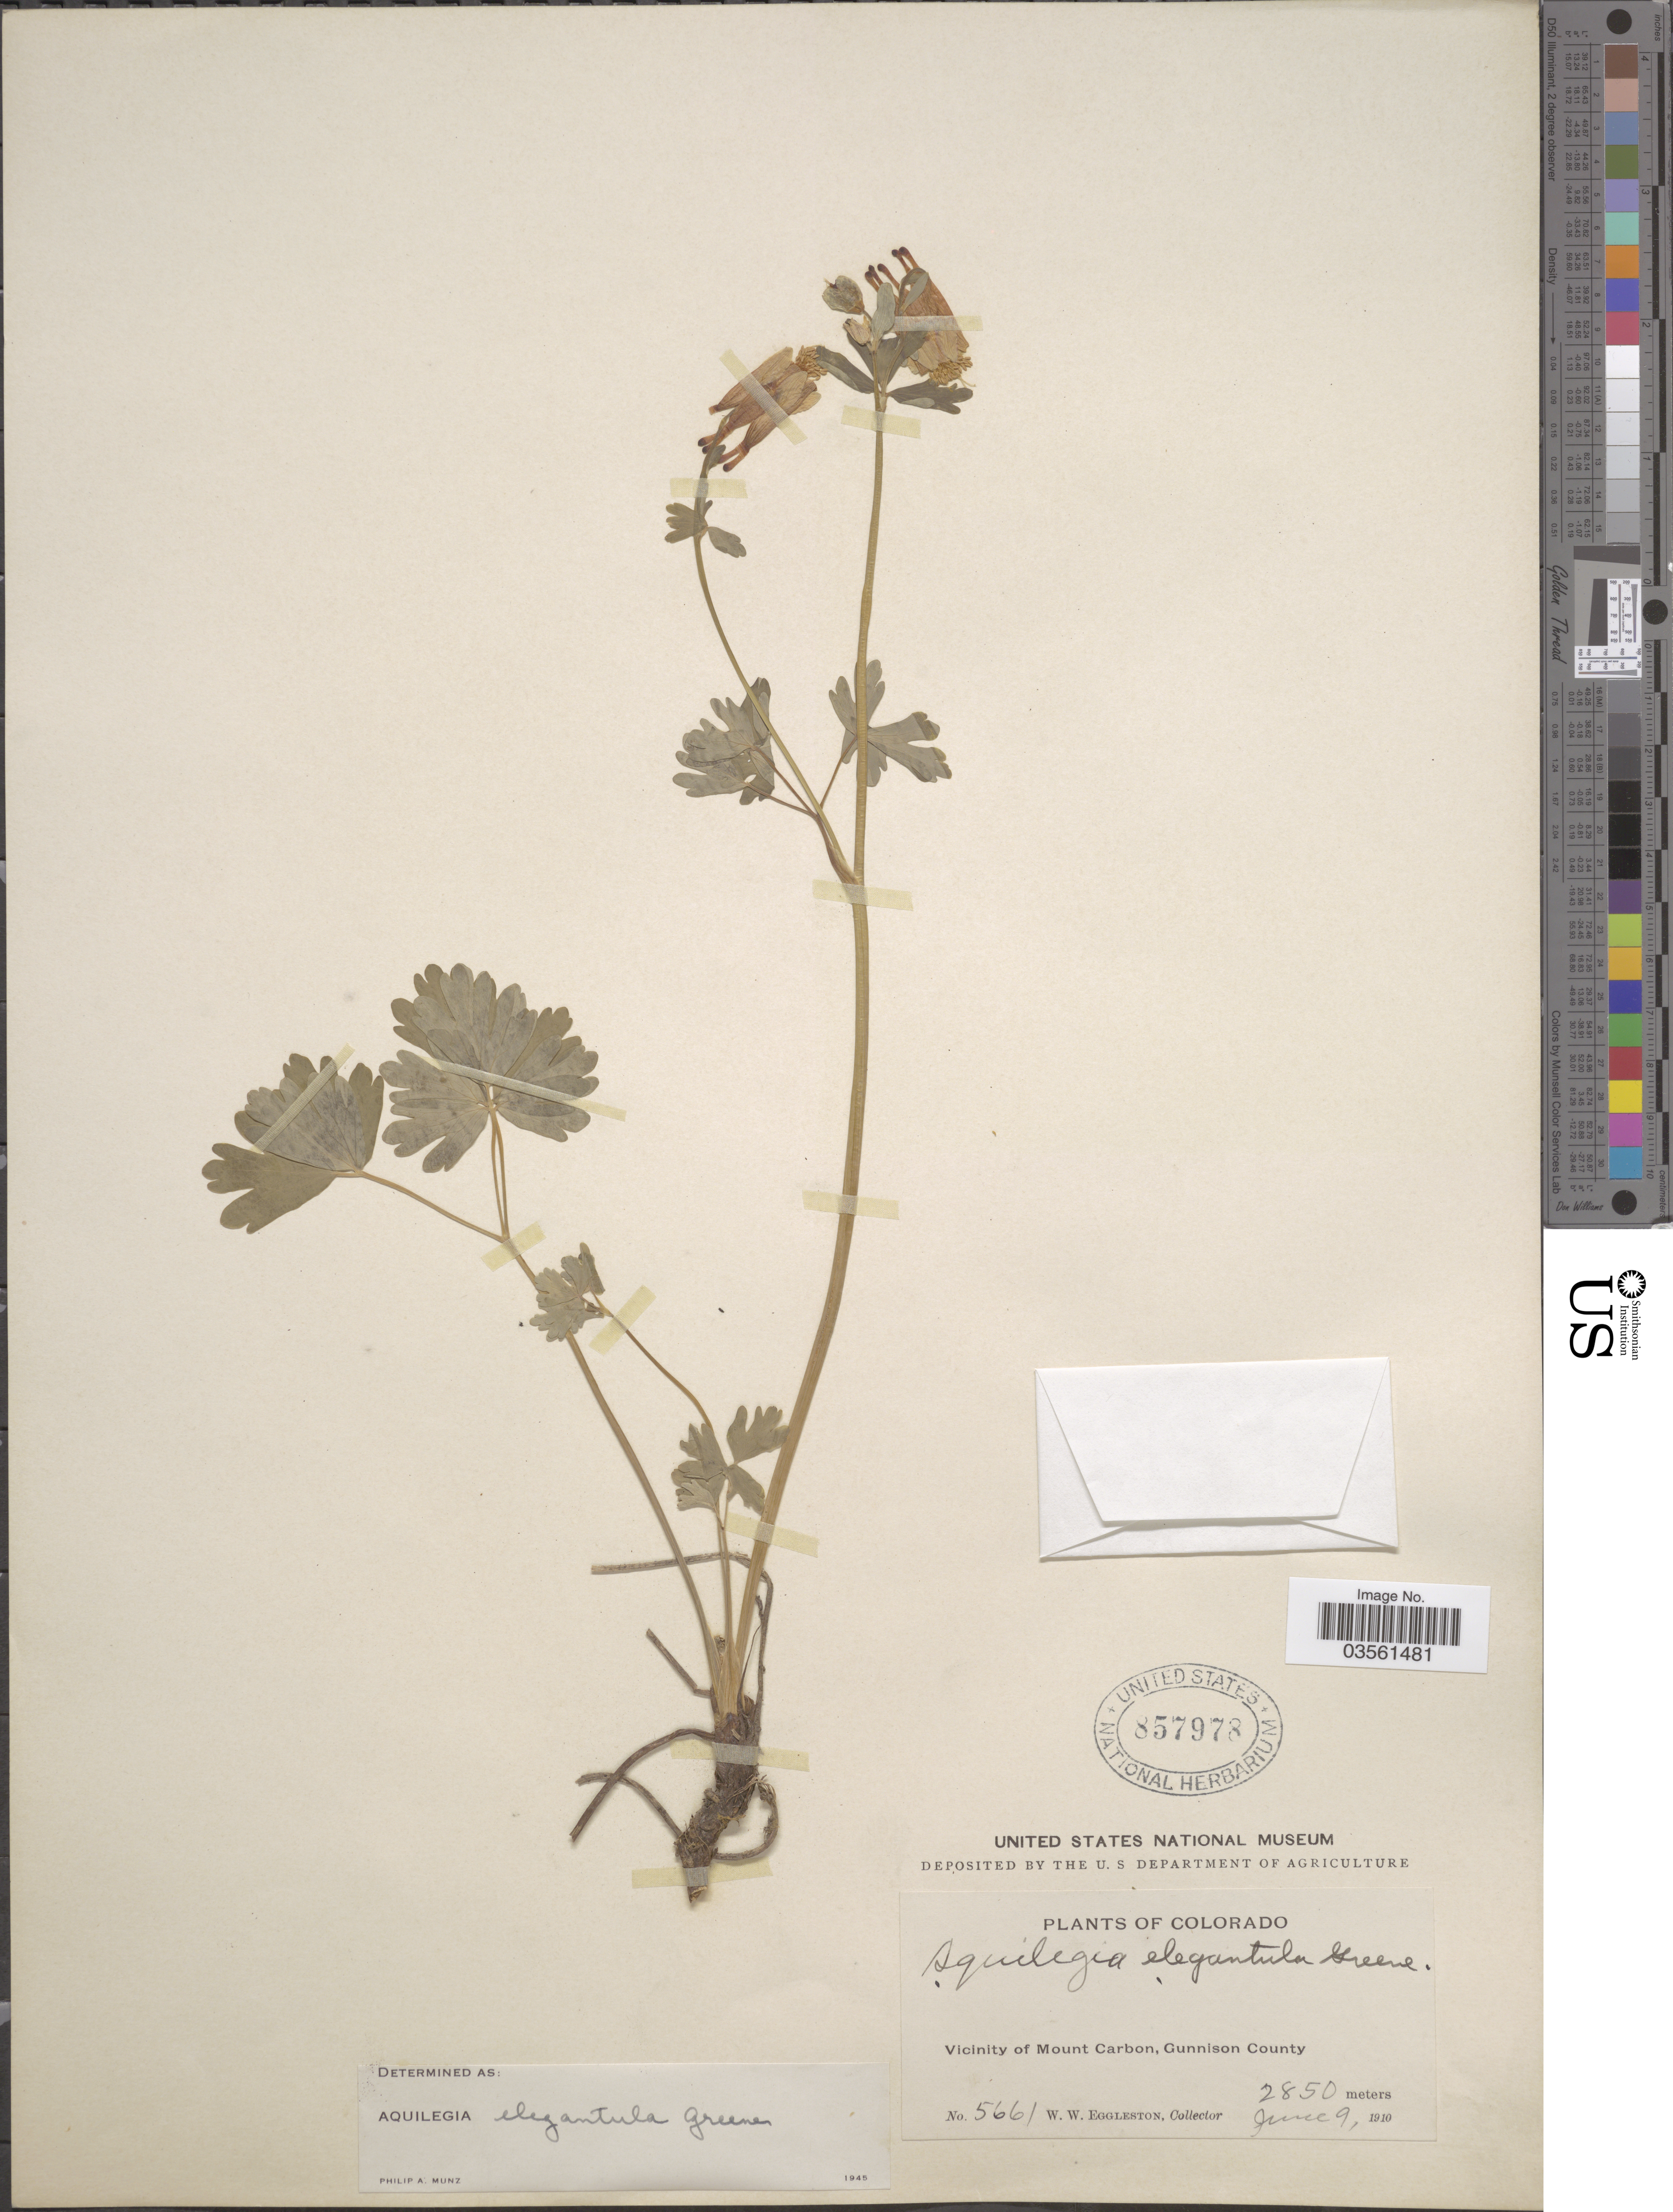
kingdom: Plantae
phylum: Tracheophyta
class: Magnoliopsida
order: Ranunculales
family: Ranunculaceae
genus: Aquilegia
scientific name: Aquilegia elegantula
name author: Greene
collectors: W. W. Eggleston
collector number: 5661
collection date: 1910-06-09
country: United States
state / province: Colorado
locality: Vicinity of Mount Carbon, Gunnison County.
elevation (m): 2850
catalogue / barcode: US 857978